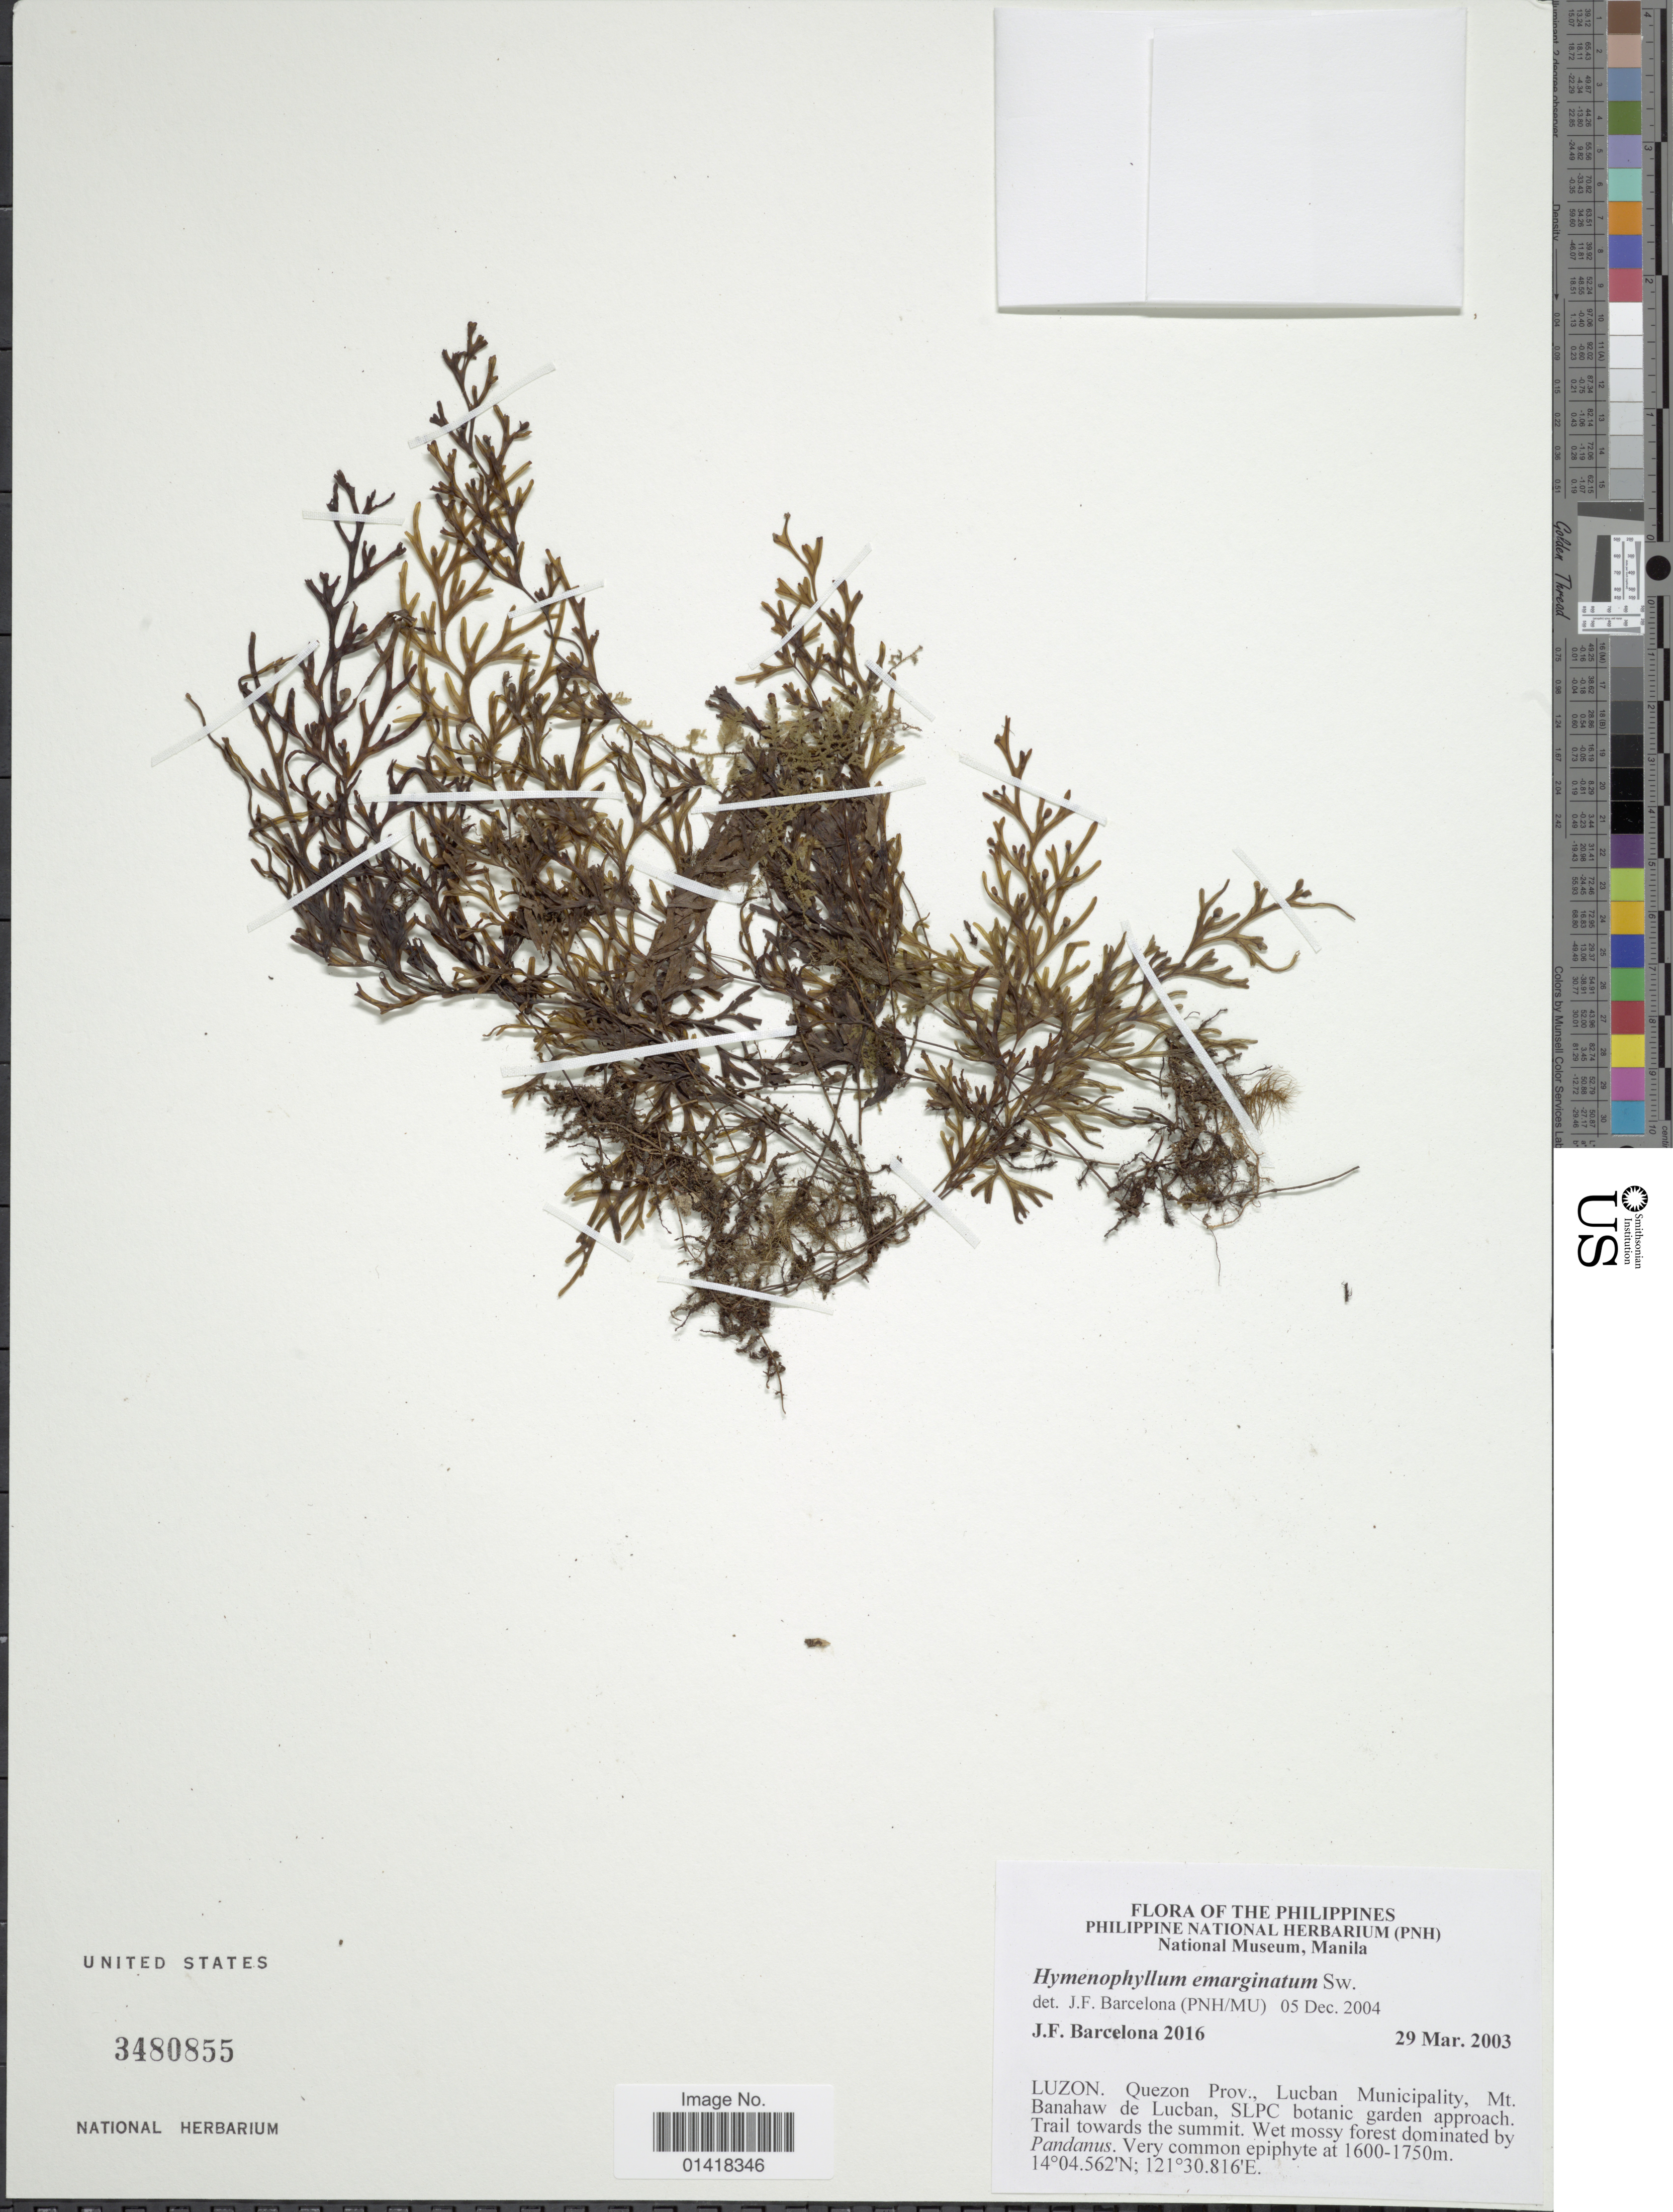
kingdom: Plantae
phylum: Tracheophyta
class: Polypodiopsida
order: Hymenophyllales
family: Hymenophyllaceae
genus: Hymenophyllum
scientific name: Hymenophyllum emarginatum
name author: Sw.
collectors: J. F. Barcelona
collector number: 2016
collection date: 2003-03-29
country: Philippines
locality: The Philippines. Luzon. Quezon Prov. Lucban Municipality, Mt. Banahaw de Lucban, SLPC botanic garden approach. Trail towards the summit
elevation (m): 1600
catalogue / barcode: US 3480855